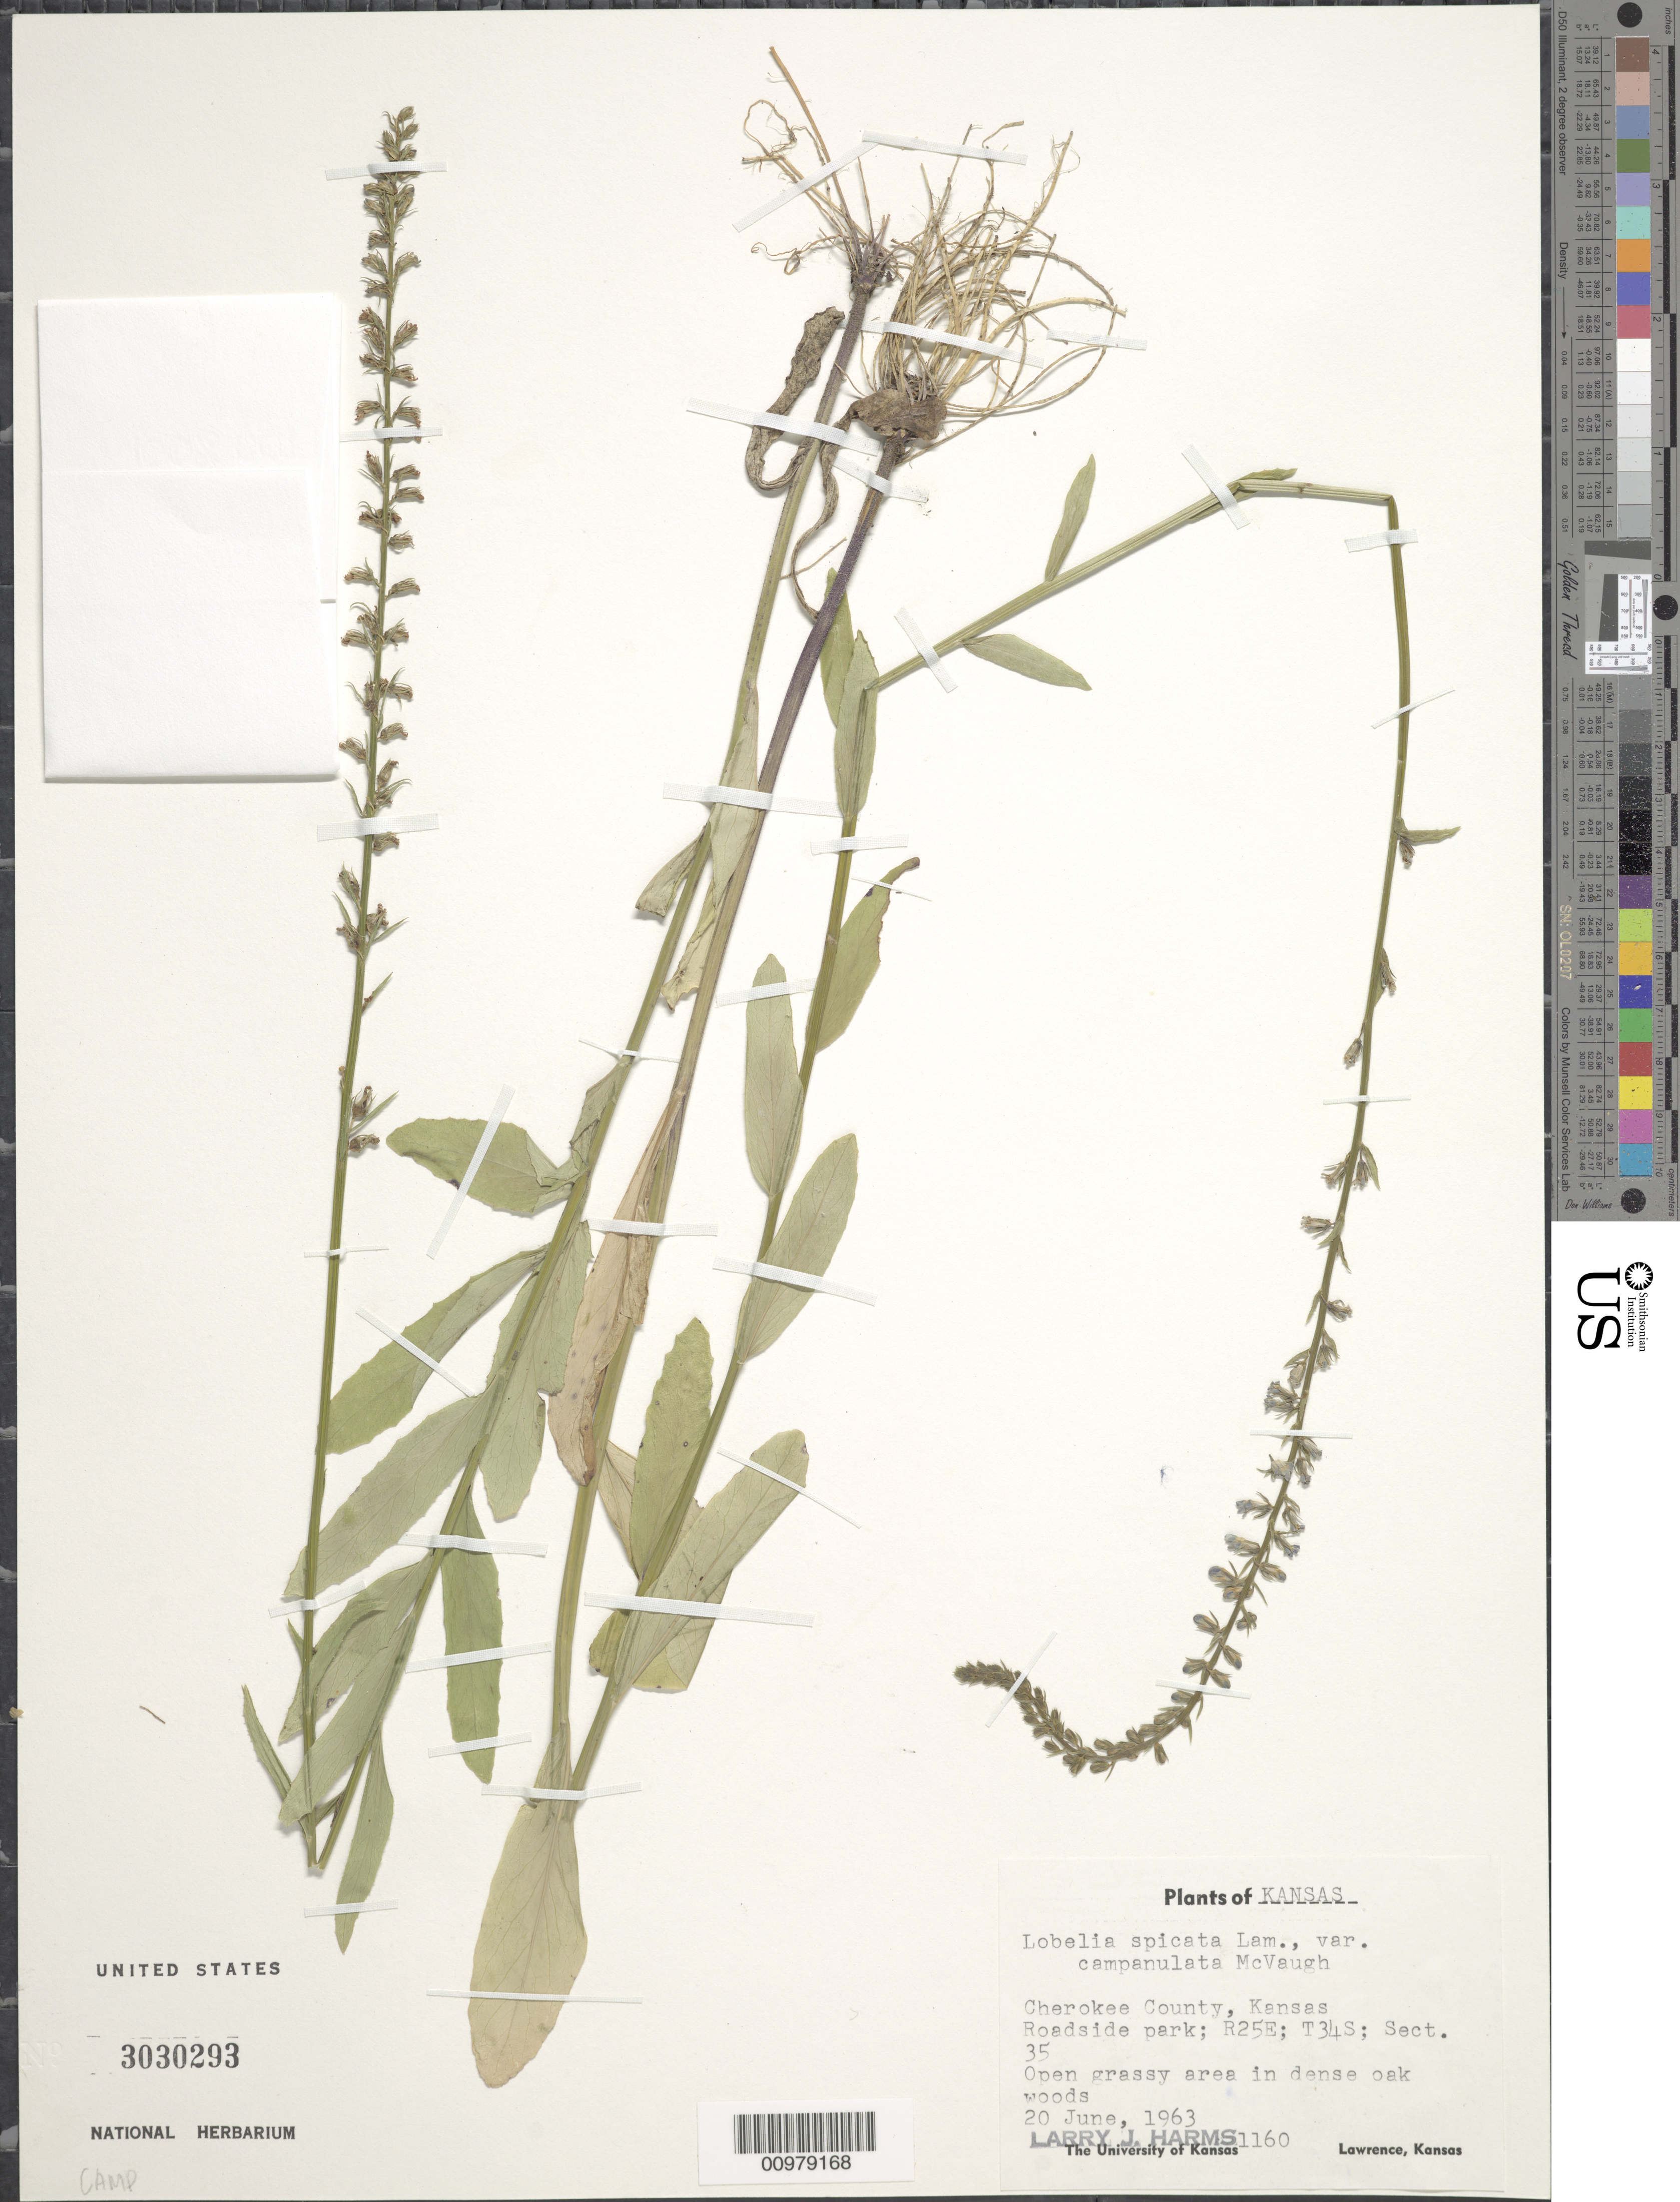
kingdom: Plantae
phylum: Tracheophyta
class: Magnoliopsida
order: Asterales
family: Campanulaceae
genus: Lobelia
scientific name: Lobelia spicata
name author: Lam.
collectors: L. Harms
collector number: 1160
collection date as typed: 20 Jun 1963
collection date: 1963-06-20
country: United States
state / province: Kansas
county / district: Cherokee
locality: Roadside Park; R25E; T34S; Sect. 35.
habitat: roadside park, open grassy area in dense oak woods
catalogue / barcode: US 3030293